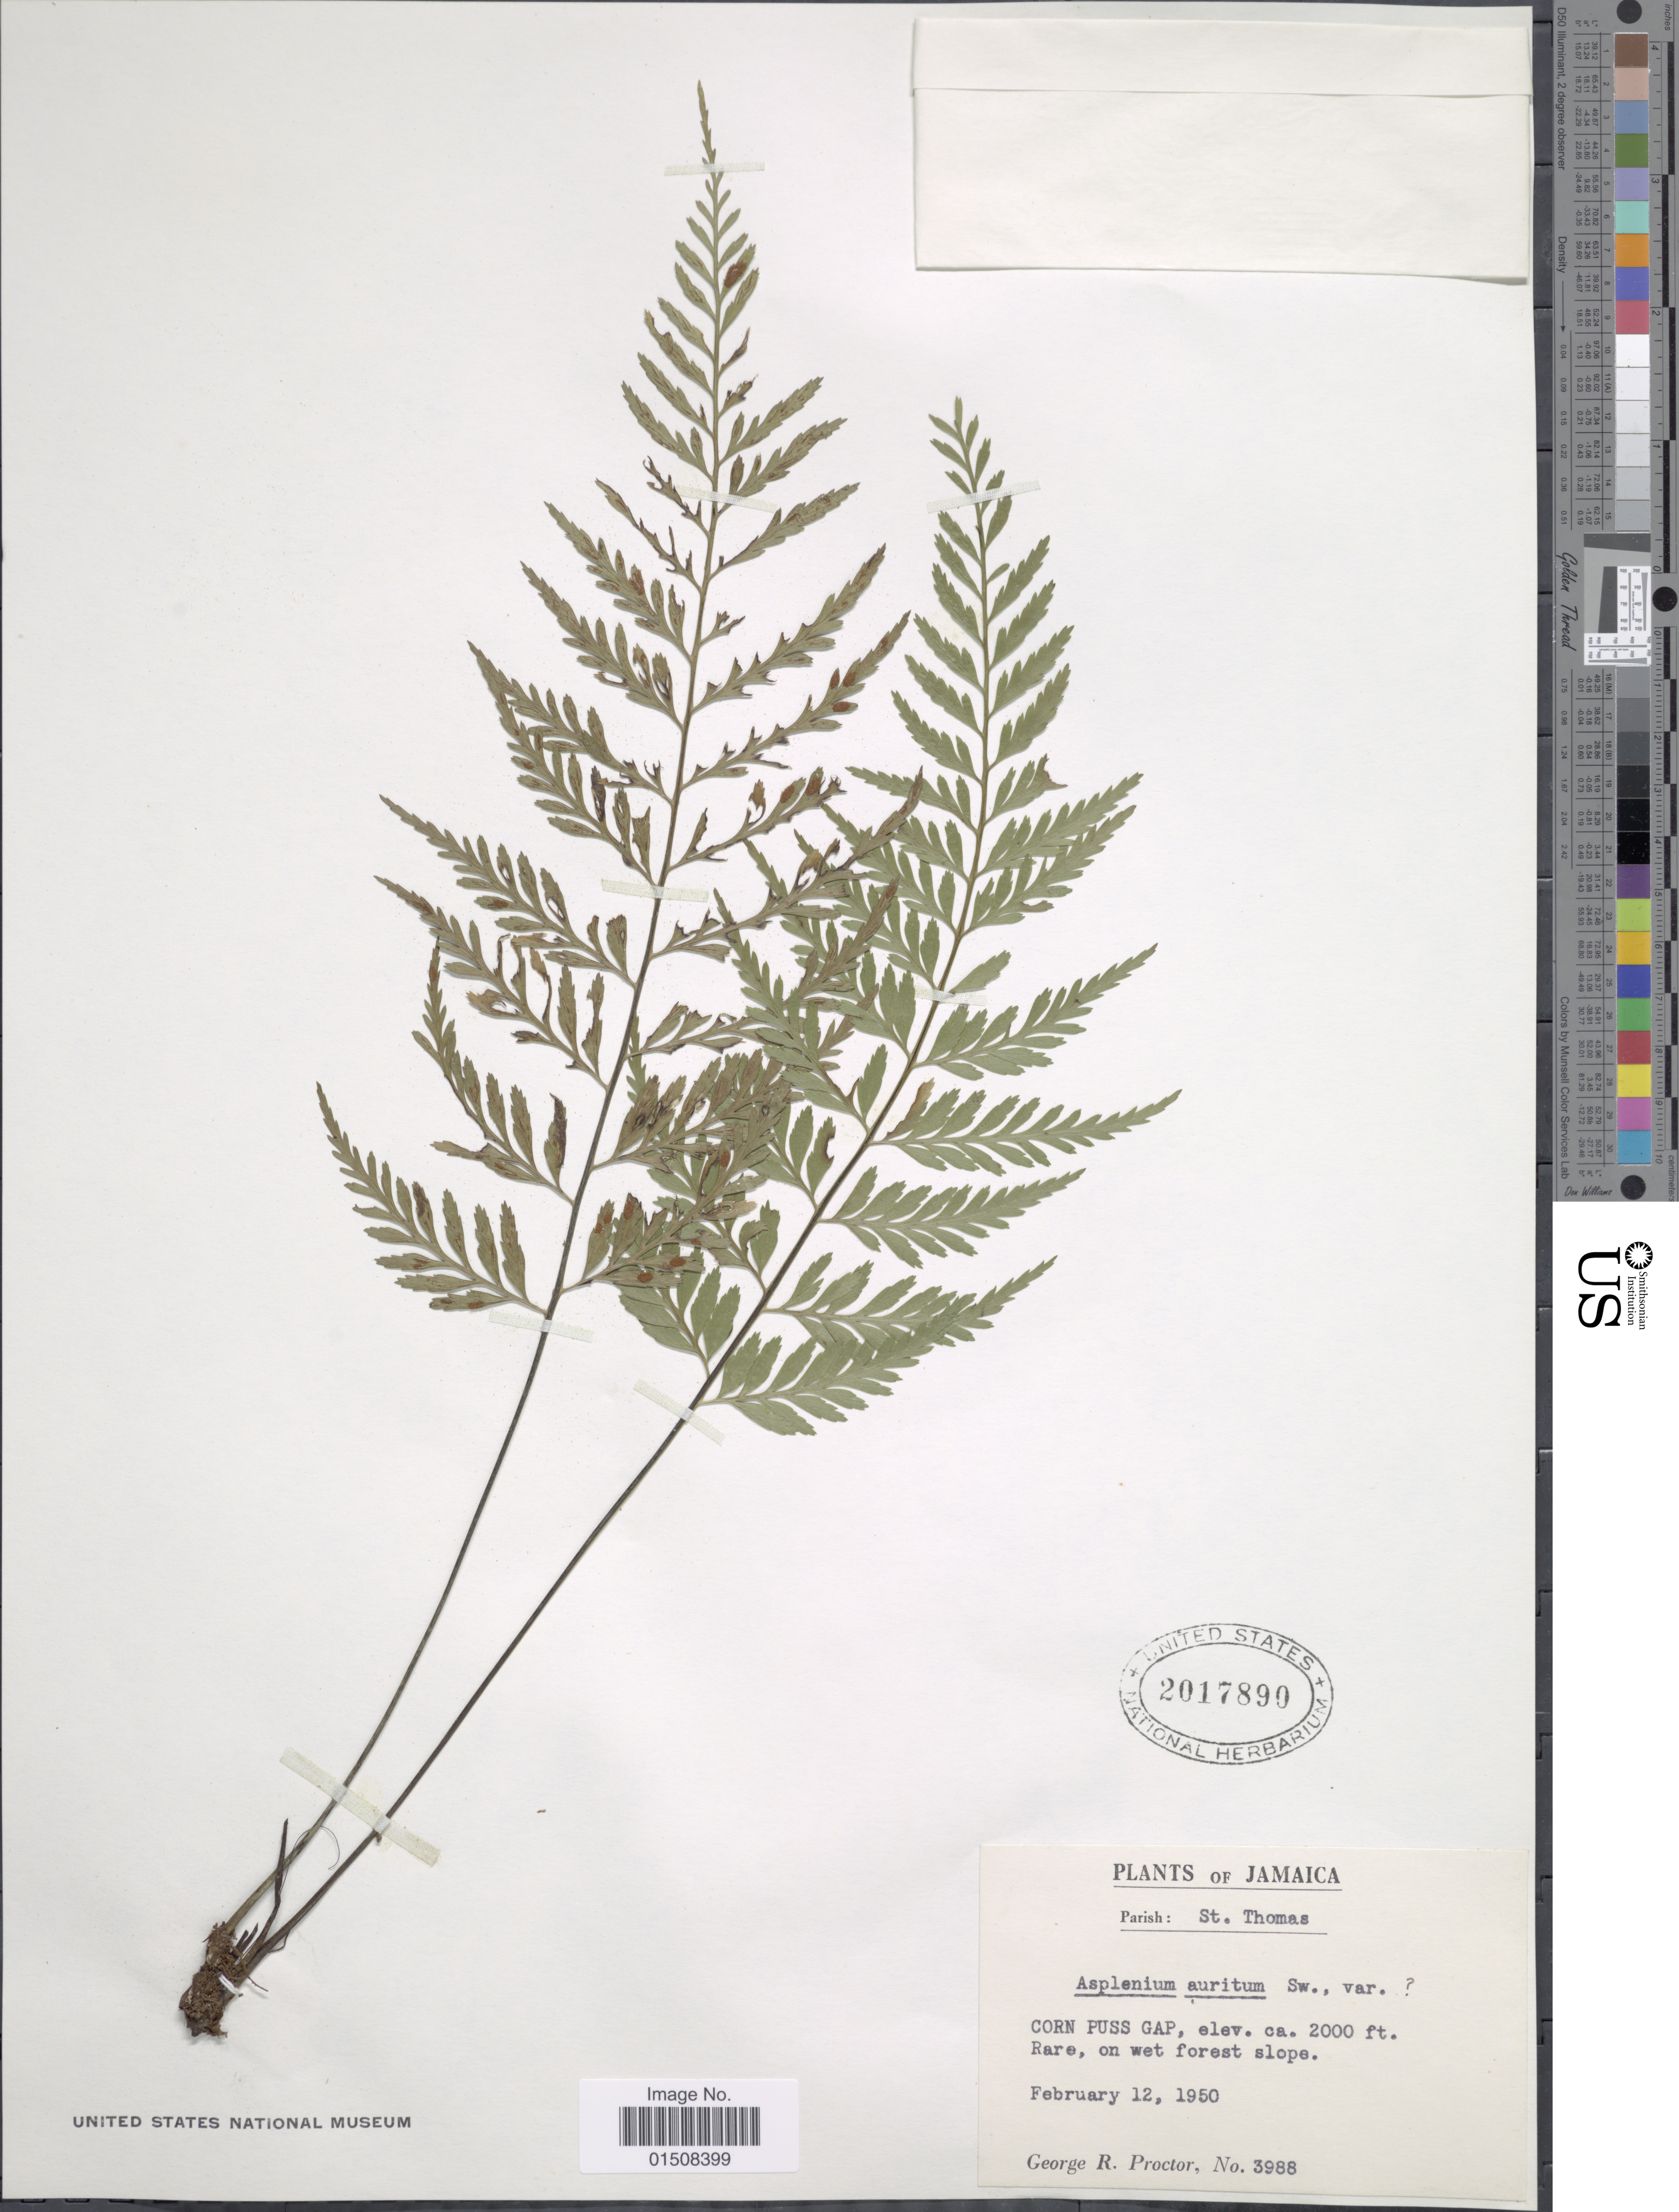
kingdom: Plantae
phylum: Tracheophyta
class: Polypodiopsida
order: Polypodiales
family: Aspleniaceae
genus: Asplenium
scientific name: Asplenium auritum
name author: Sw.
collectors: G. R. Proctor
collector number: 3988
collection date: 1950-02-12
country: Jamaica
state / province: Saint Thomas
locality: CORN PUSS GAP, Rare, on wet forest slope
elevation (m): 610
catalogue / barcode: US 2017890